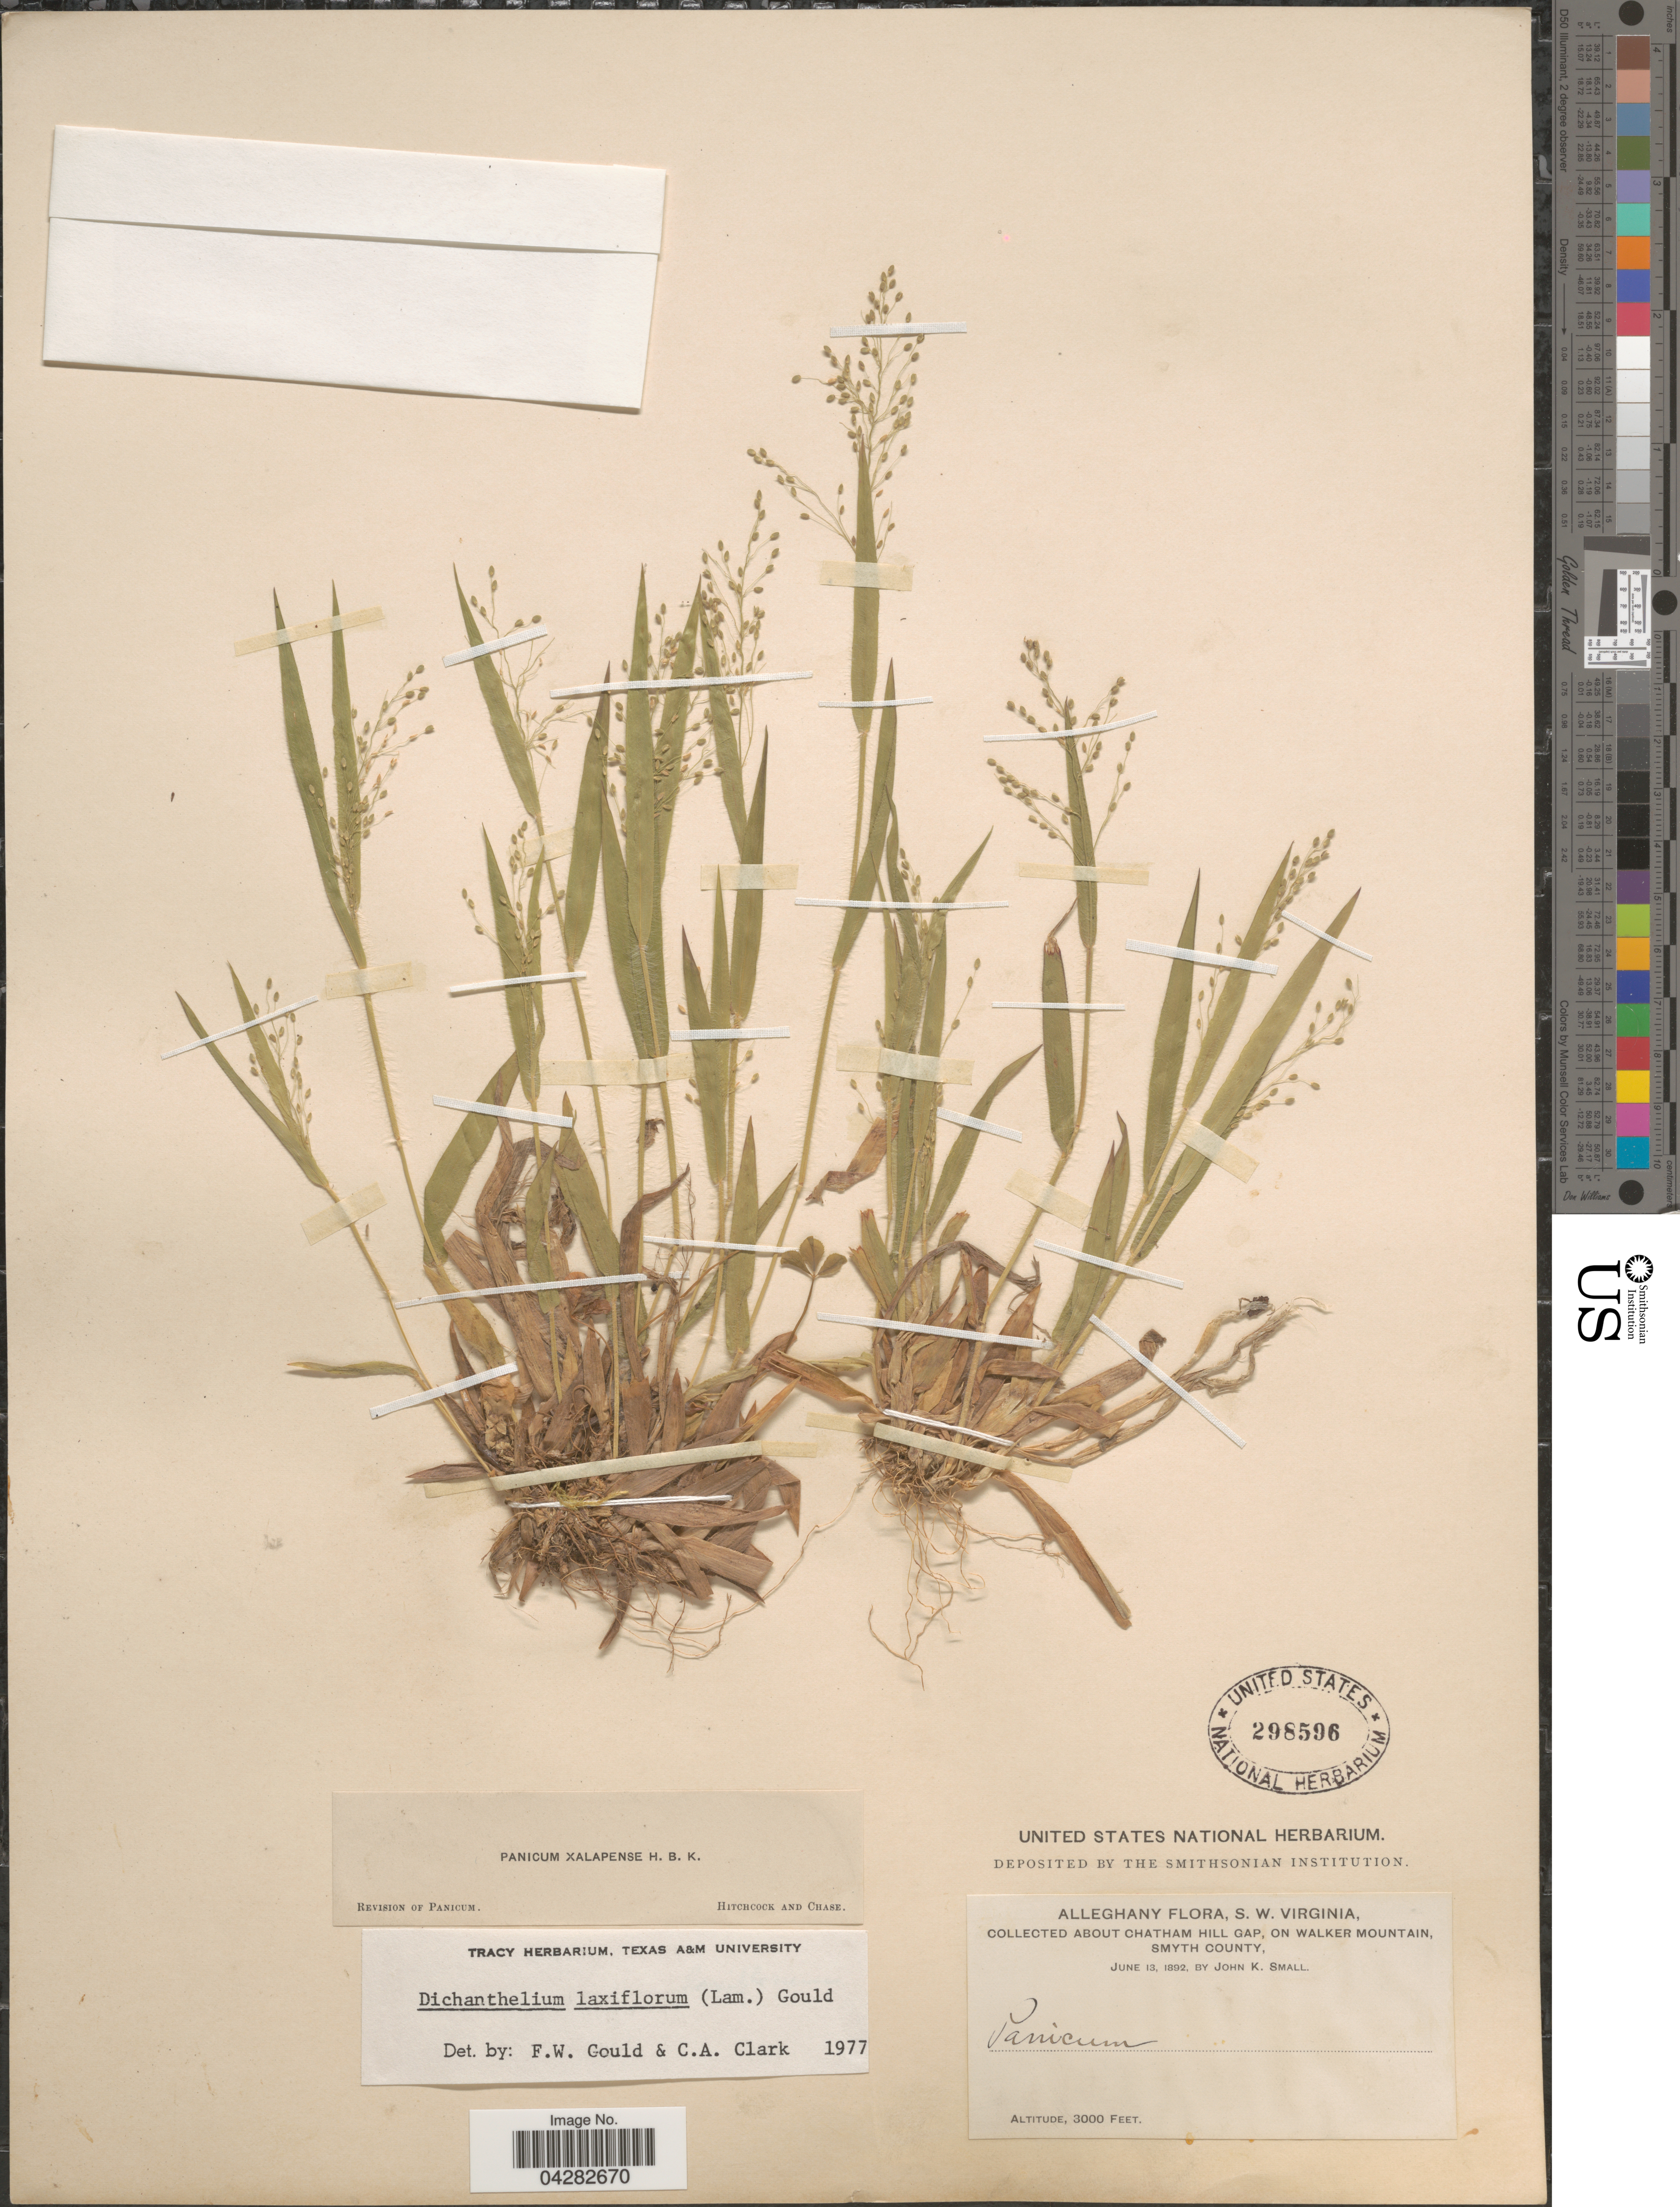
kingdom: Plantae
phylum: Tracheophyta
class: Liliopsida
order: Poales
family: Poaceae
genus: Dichanthelium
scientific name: Dichanthelium laxiflorum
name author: (Lam.) Gould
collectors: J. K. Small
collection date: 1892-06-13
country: United States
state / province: Virginia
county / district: Smyth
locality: Alleghany, S.W. Virginia. About Chatham Hill Gap, on Walker Mountain.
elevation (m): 914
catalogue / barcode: US 298596